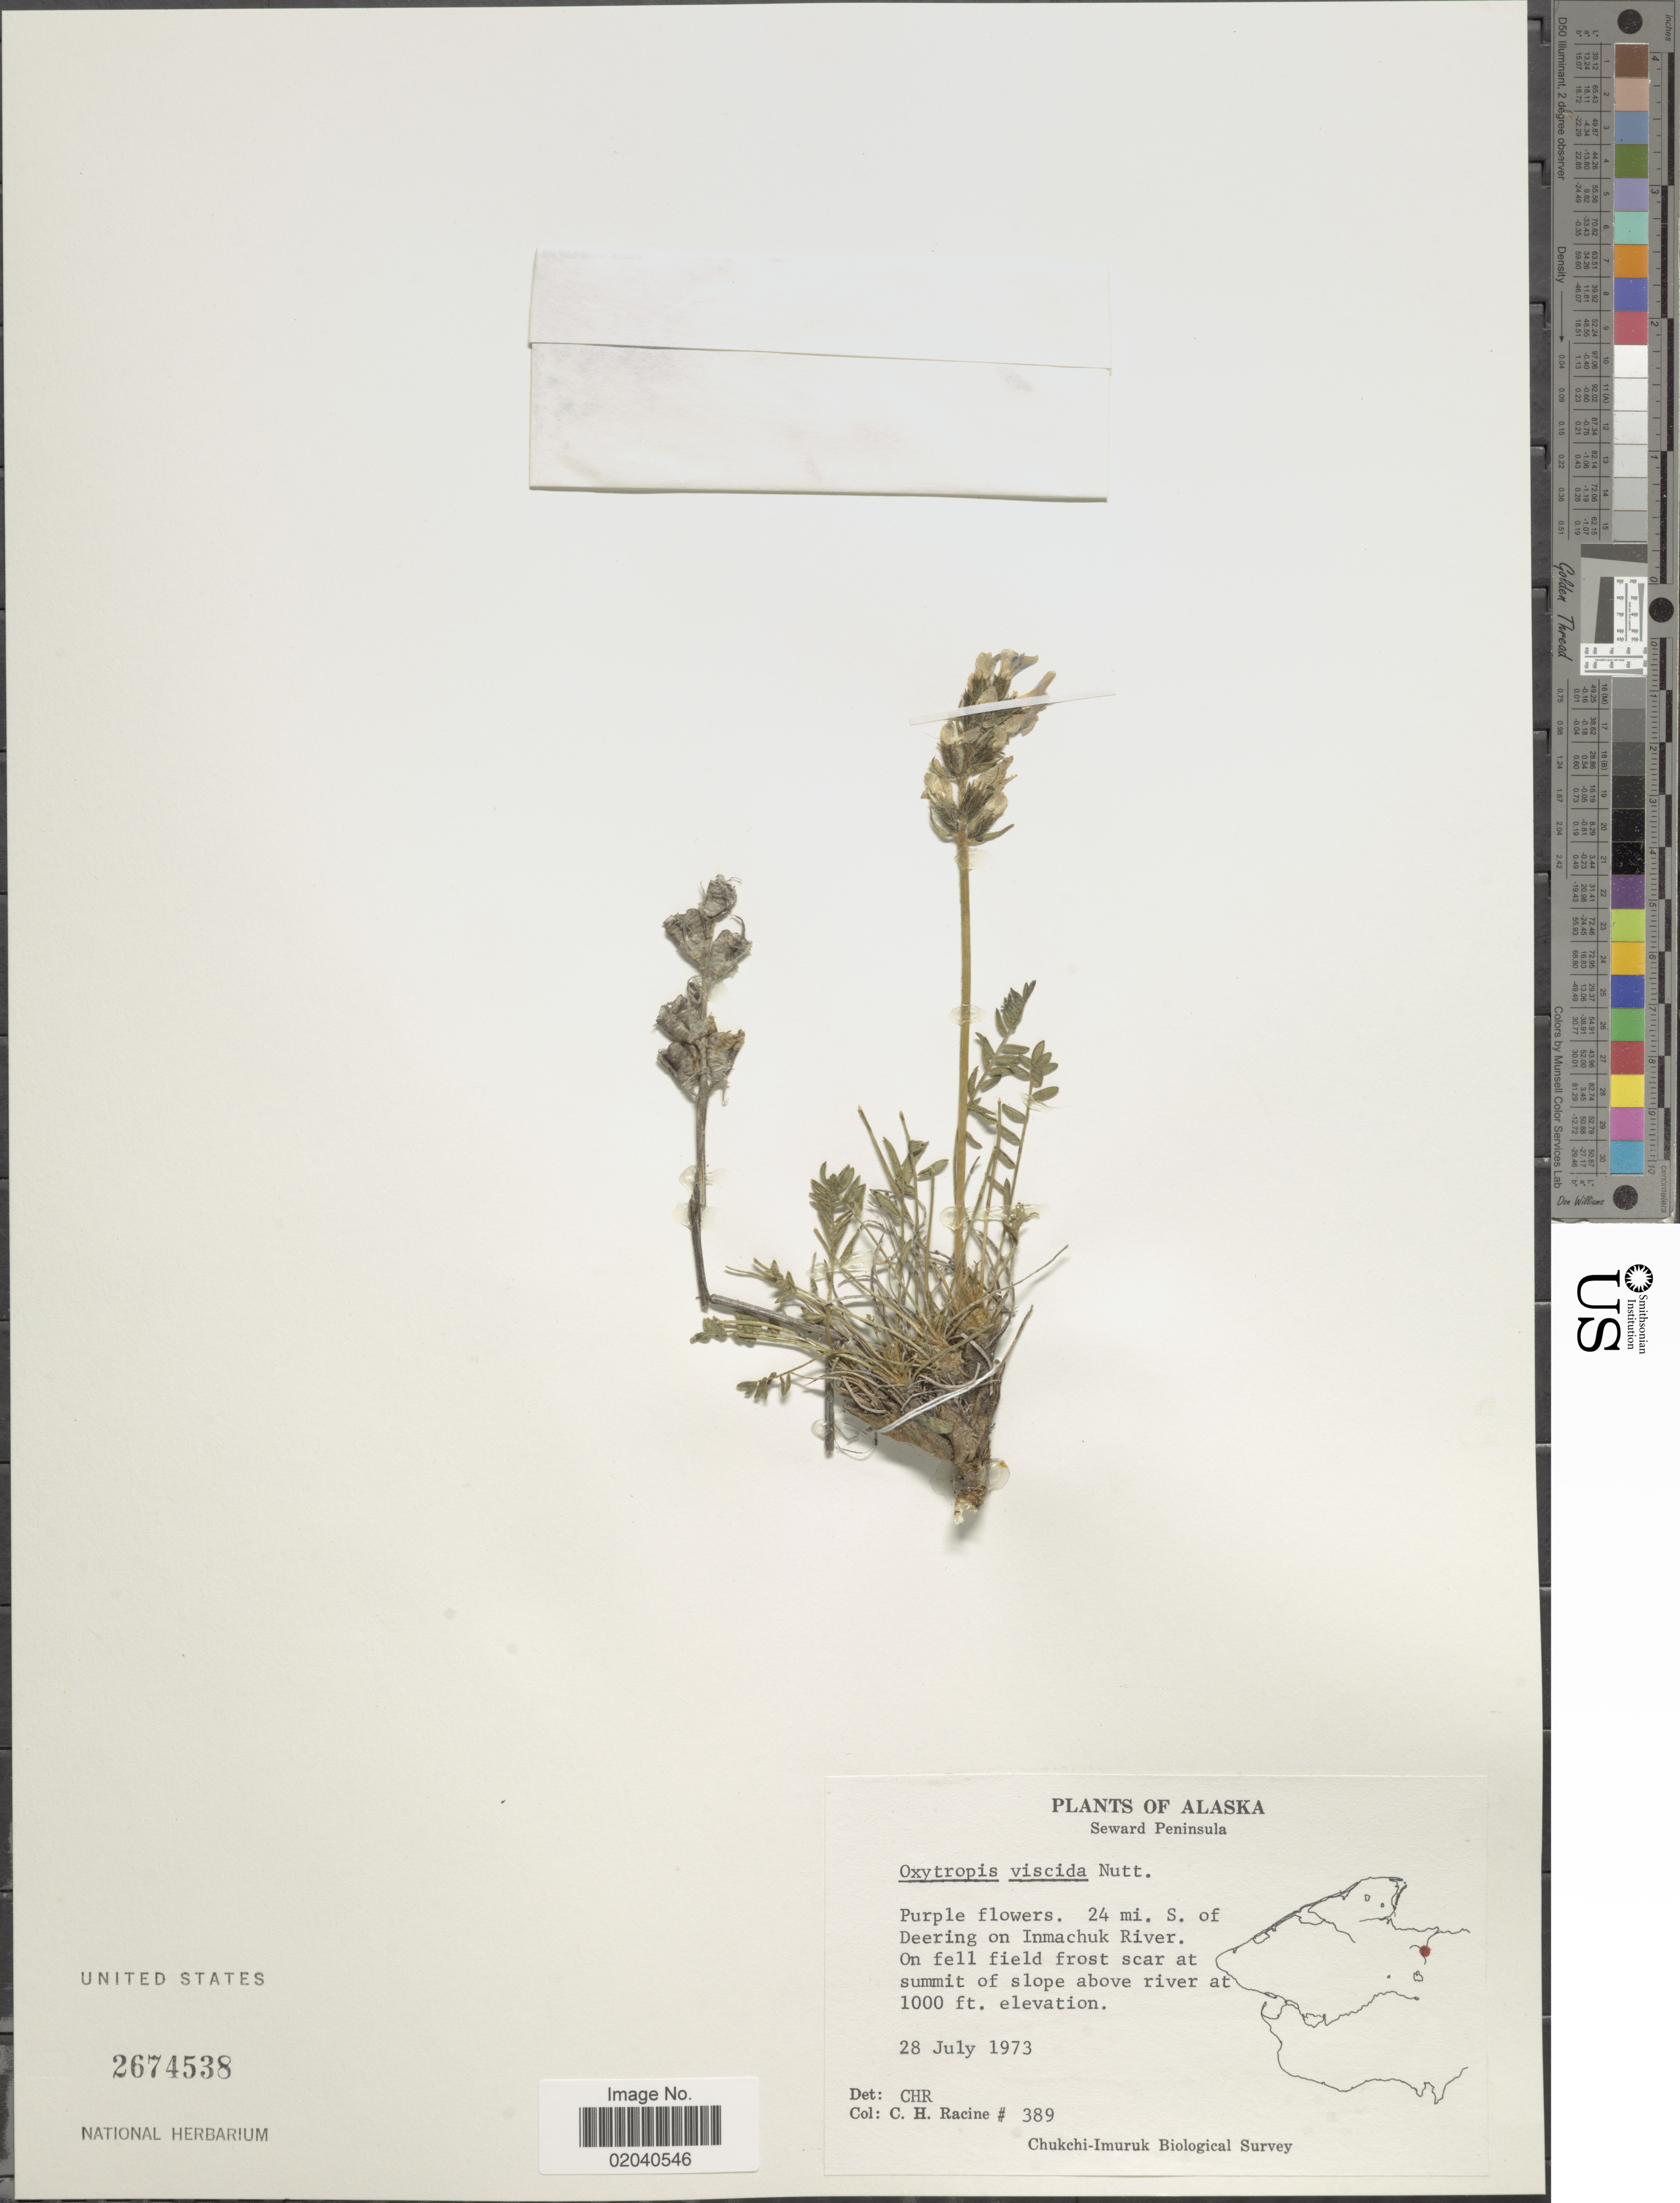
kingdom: Plantae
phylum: Tracheophyta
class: Magnoliopsida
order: Fabales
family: Fabaceae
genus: Oxytropis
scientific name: Oxytropis viscida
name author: Nutt.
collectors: C. Racine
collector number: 389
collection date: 1973-08-28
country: United States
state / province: Alaska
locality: Seward Peninsula, 24 mi. S. of Deering on Inmachuk River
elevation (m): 305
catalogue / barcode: US 2674538